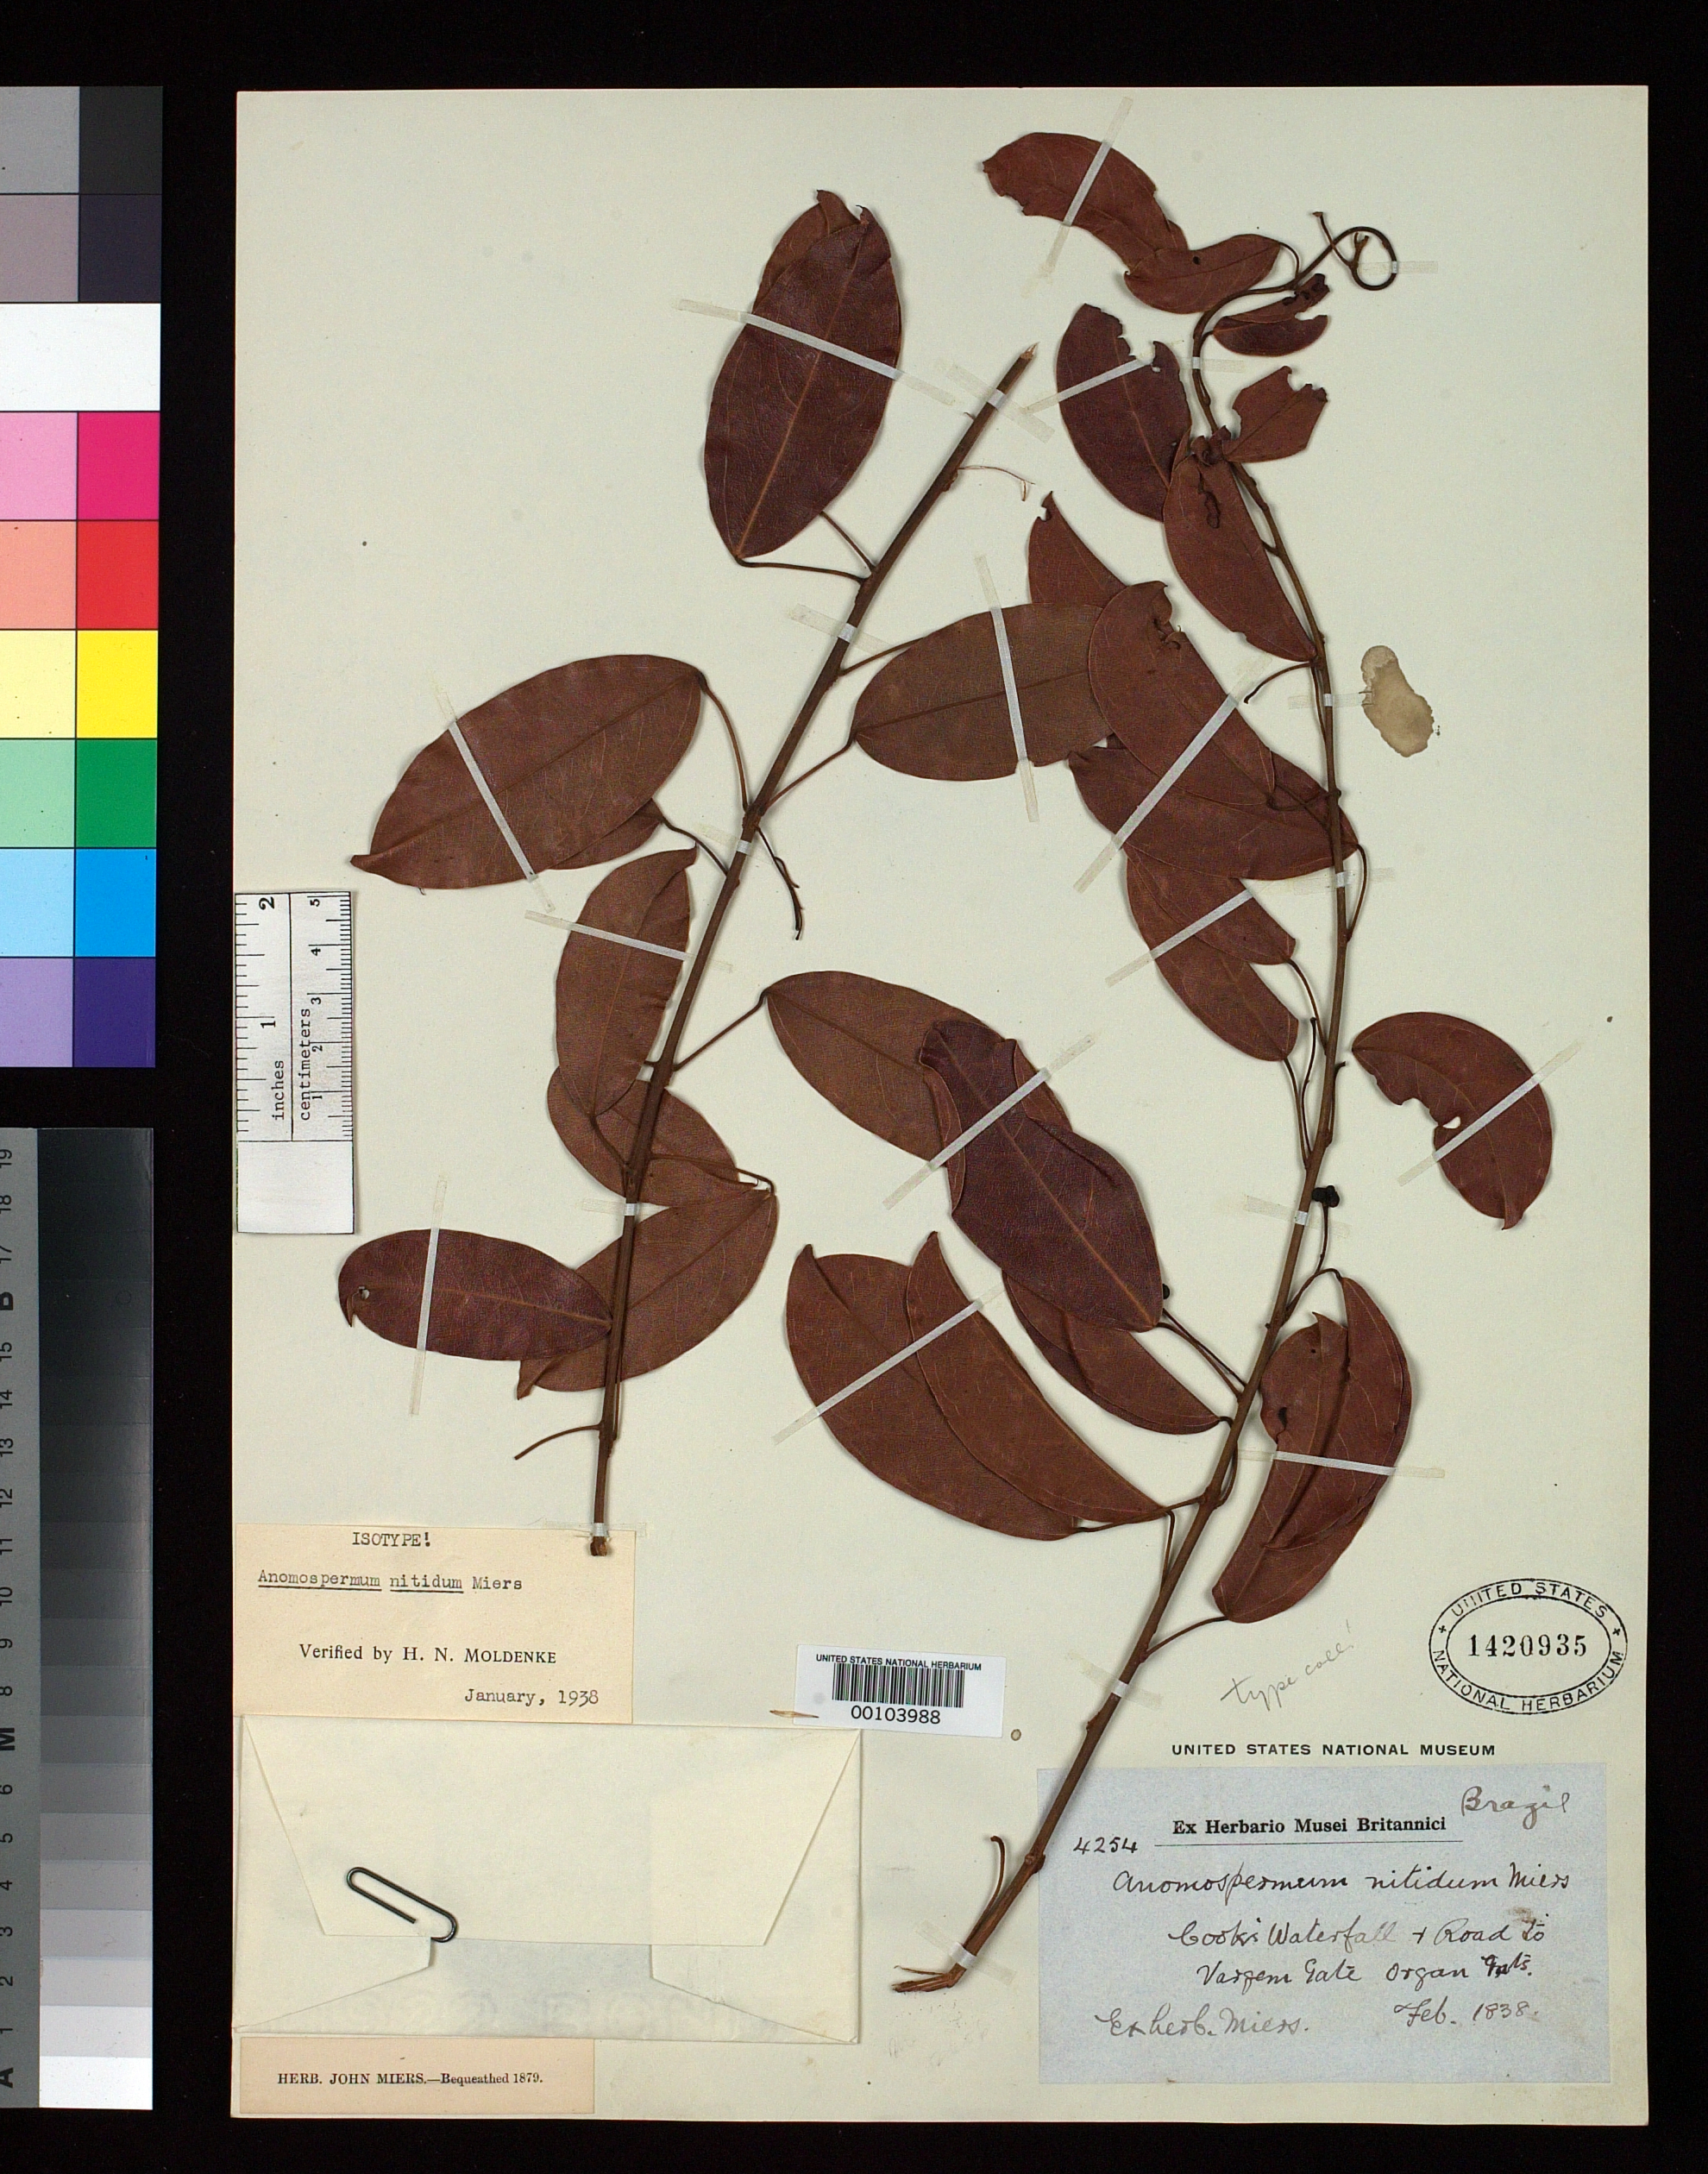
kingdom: Plantae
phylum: Tracheophyta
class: Magnoliopsida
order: Ranunculales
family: Menispermaceae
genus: Anomospermum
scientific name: Anomospermum nitidum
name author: Miers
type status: Isotype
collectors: J. Miers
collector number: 4254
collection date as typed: Feb 1838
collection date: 1838-02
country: Brazil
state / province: Rio de Janeiro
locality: Organ Mountains, Cook's Waterfall & road to Vargem Gate.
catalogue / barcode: US 1420935